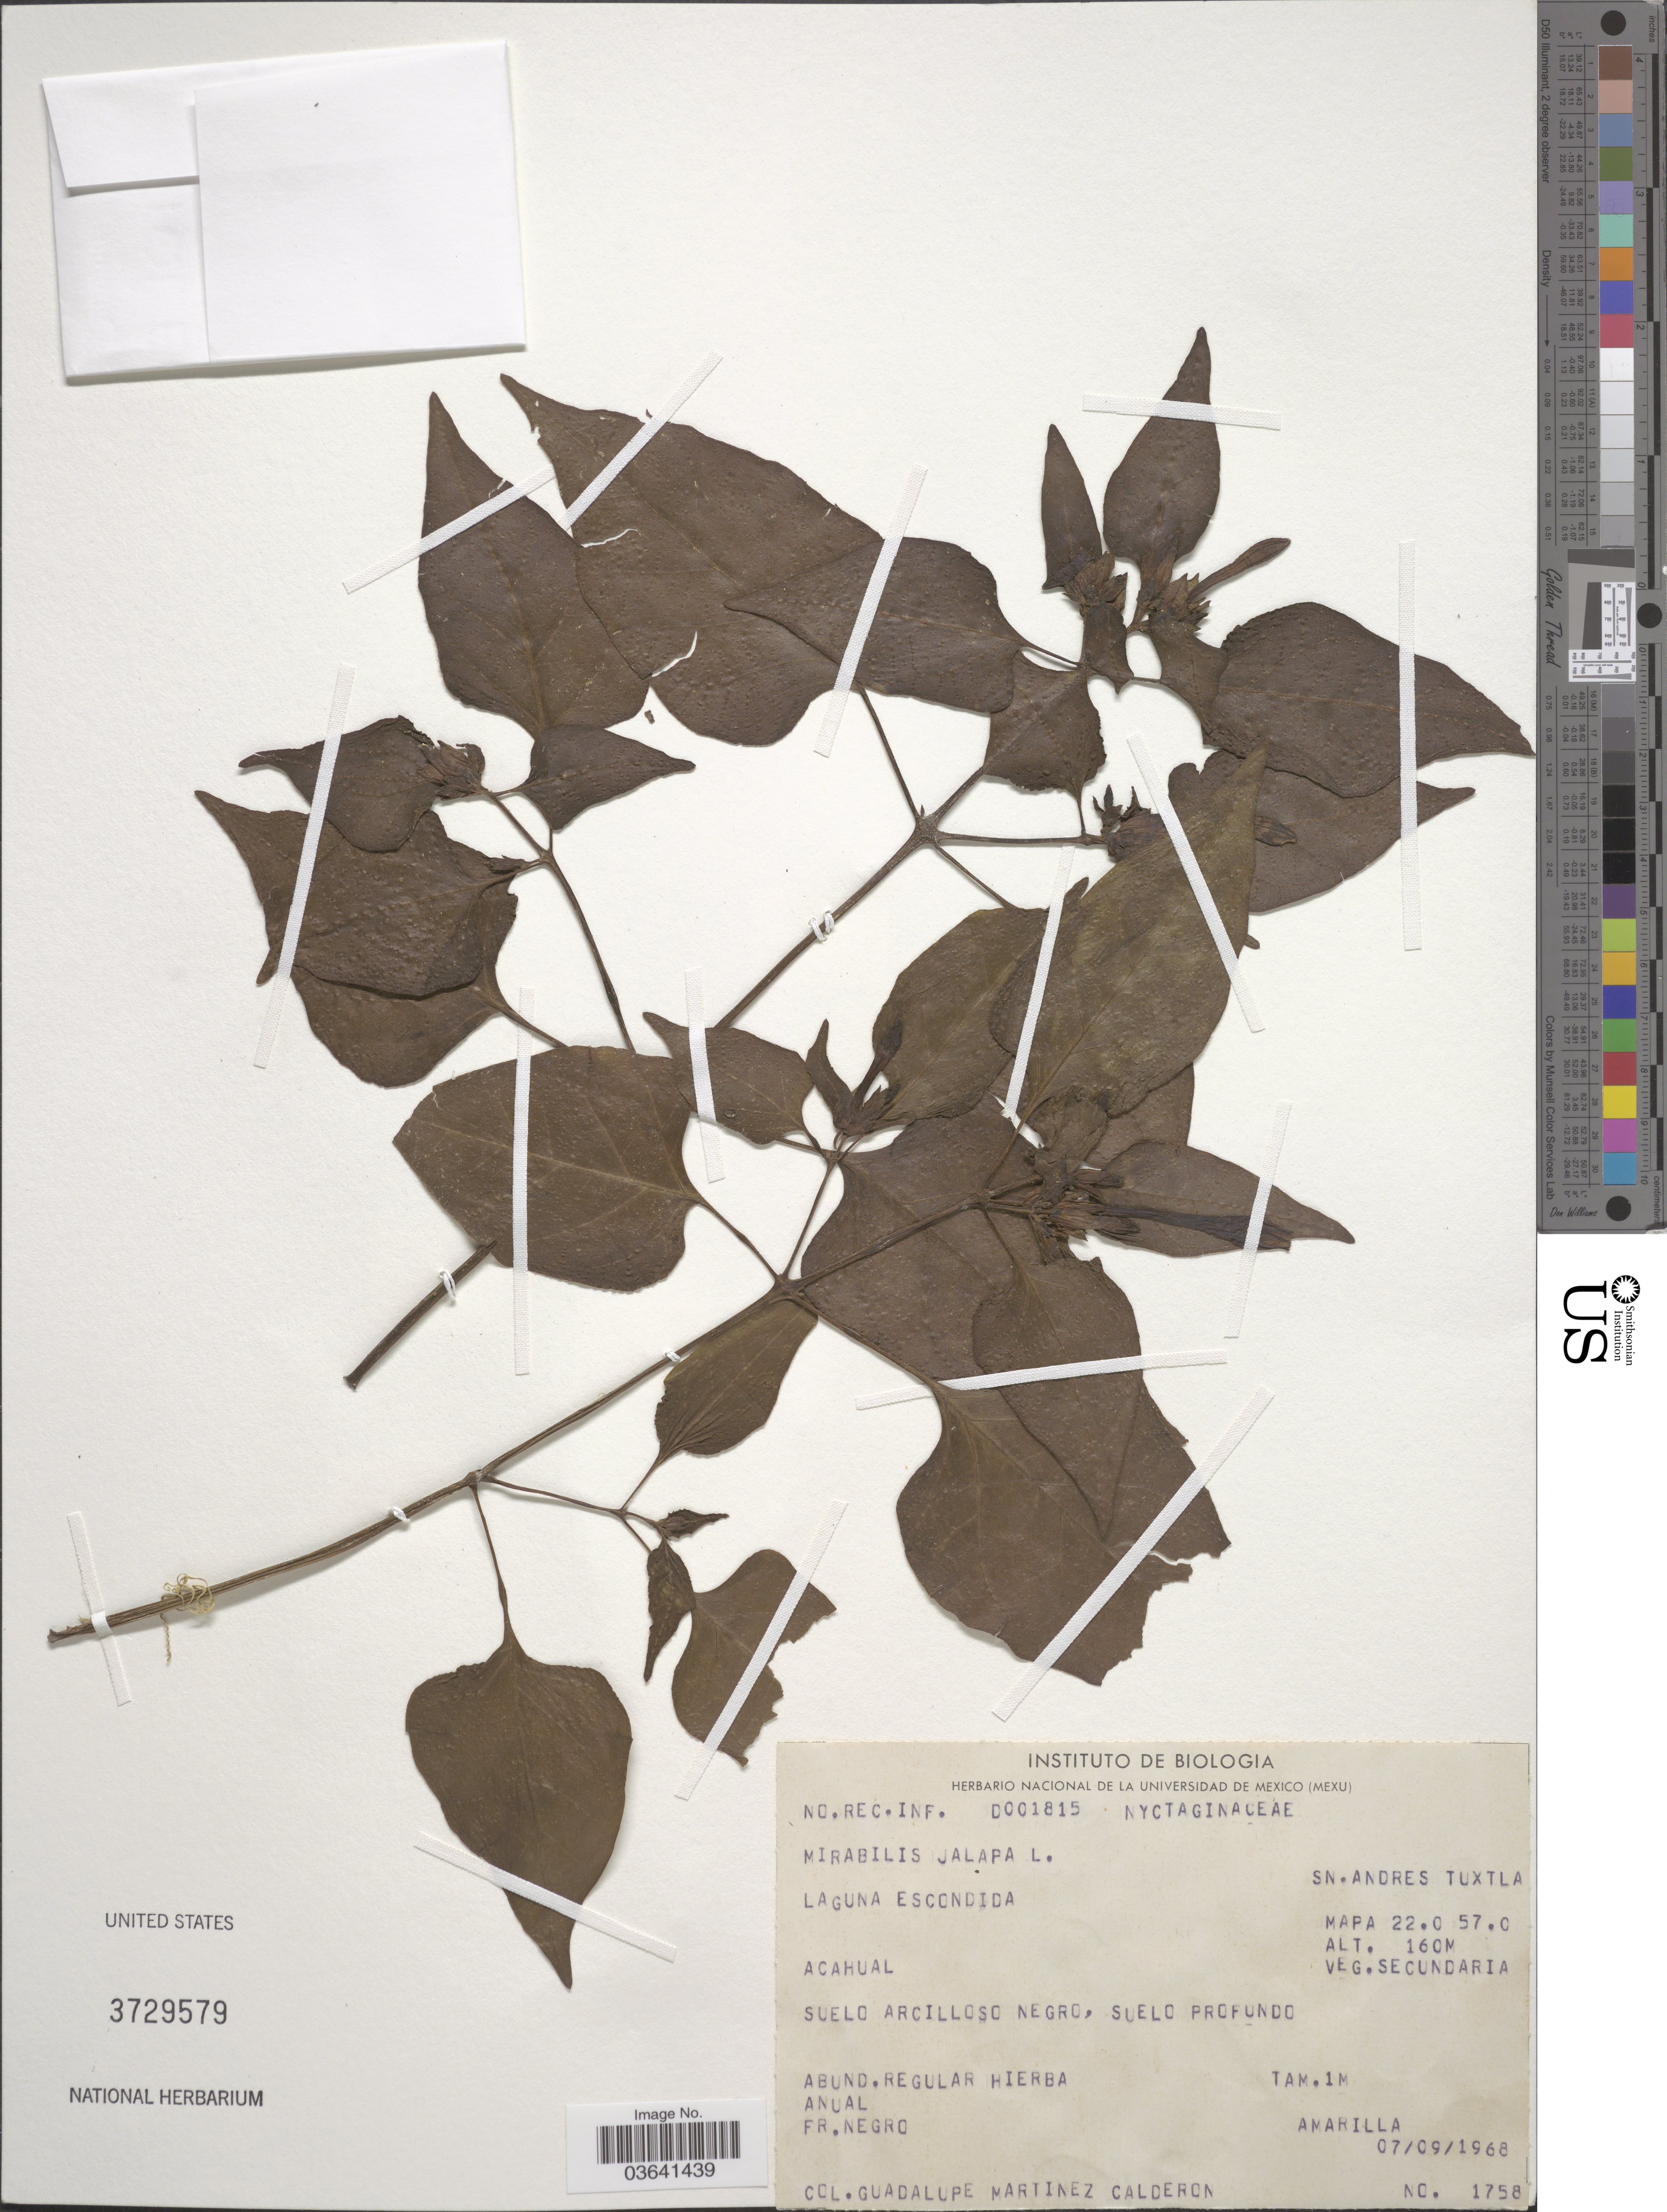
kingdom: Plantae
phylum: Tracheophyta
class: Magnoliopsida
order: Caryophyllales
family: Nyctaginaceae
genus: Mirabilis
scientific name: Mirabilis jalapa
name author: L.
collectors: G. Martinez-C.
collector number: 1758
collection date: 1968-09-07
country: Mexico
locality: Sn. Andres Tuxtla. Mapa 22.0 57.0. Acahual.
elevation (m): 160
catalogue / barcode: US 3729579